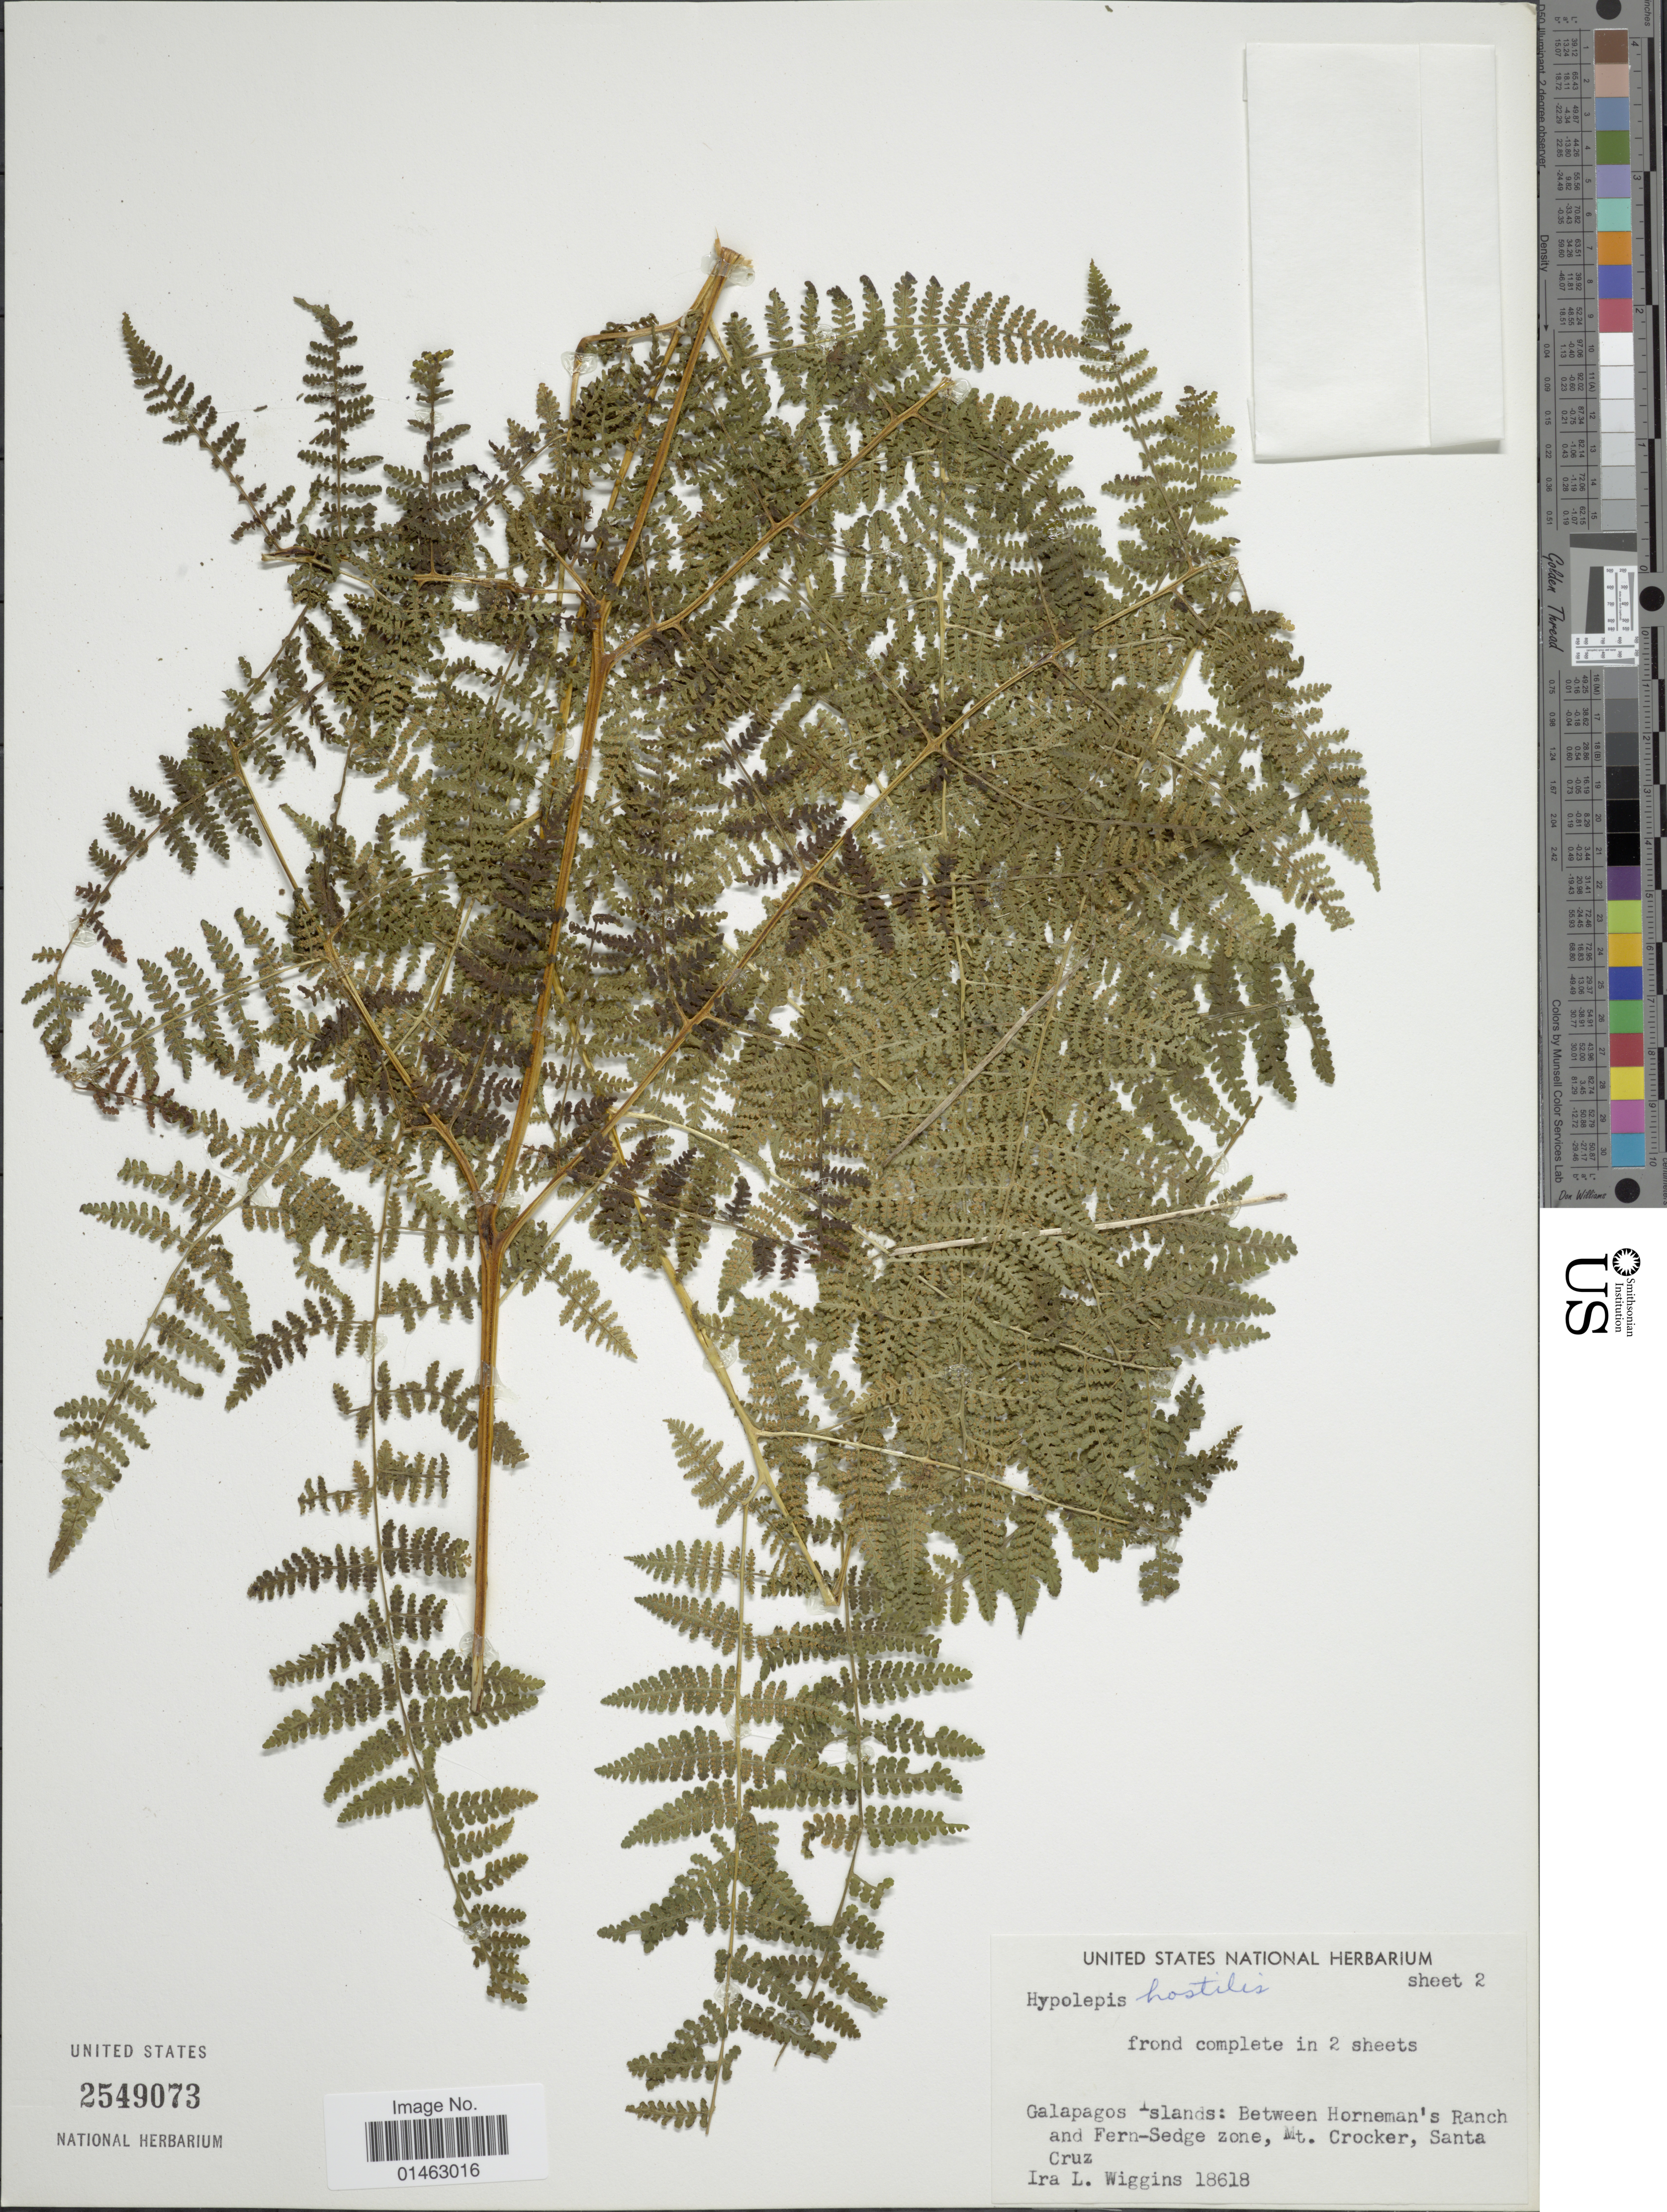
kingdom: Plantae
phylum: Tracheophyta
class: Polypodiopsida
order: Polypodiales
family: Dennstaedtiaceae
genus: Hypolepis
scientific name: Hypolepis hostilis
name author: (Kunze) C. Presl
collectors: I. L. Wiggins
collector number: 18618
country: Ecuador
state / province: Colón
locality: Galpagos Islands: Between Horneman's Ranch and Fern-Sedge zone, Mt Crocker, Santa Cruz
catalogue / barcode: US 2549073